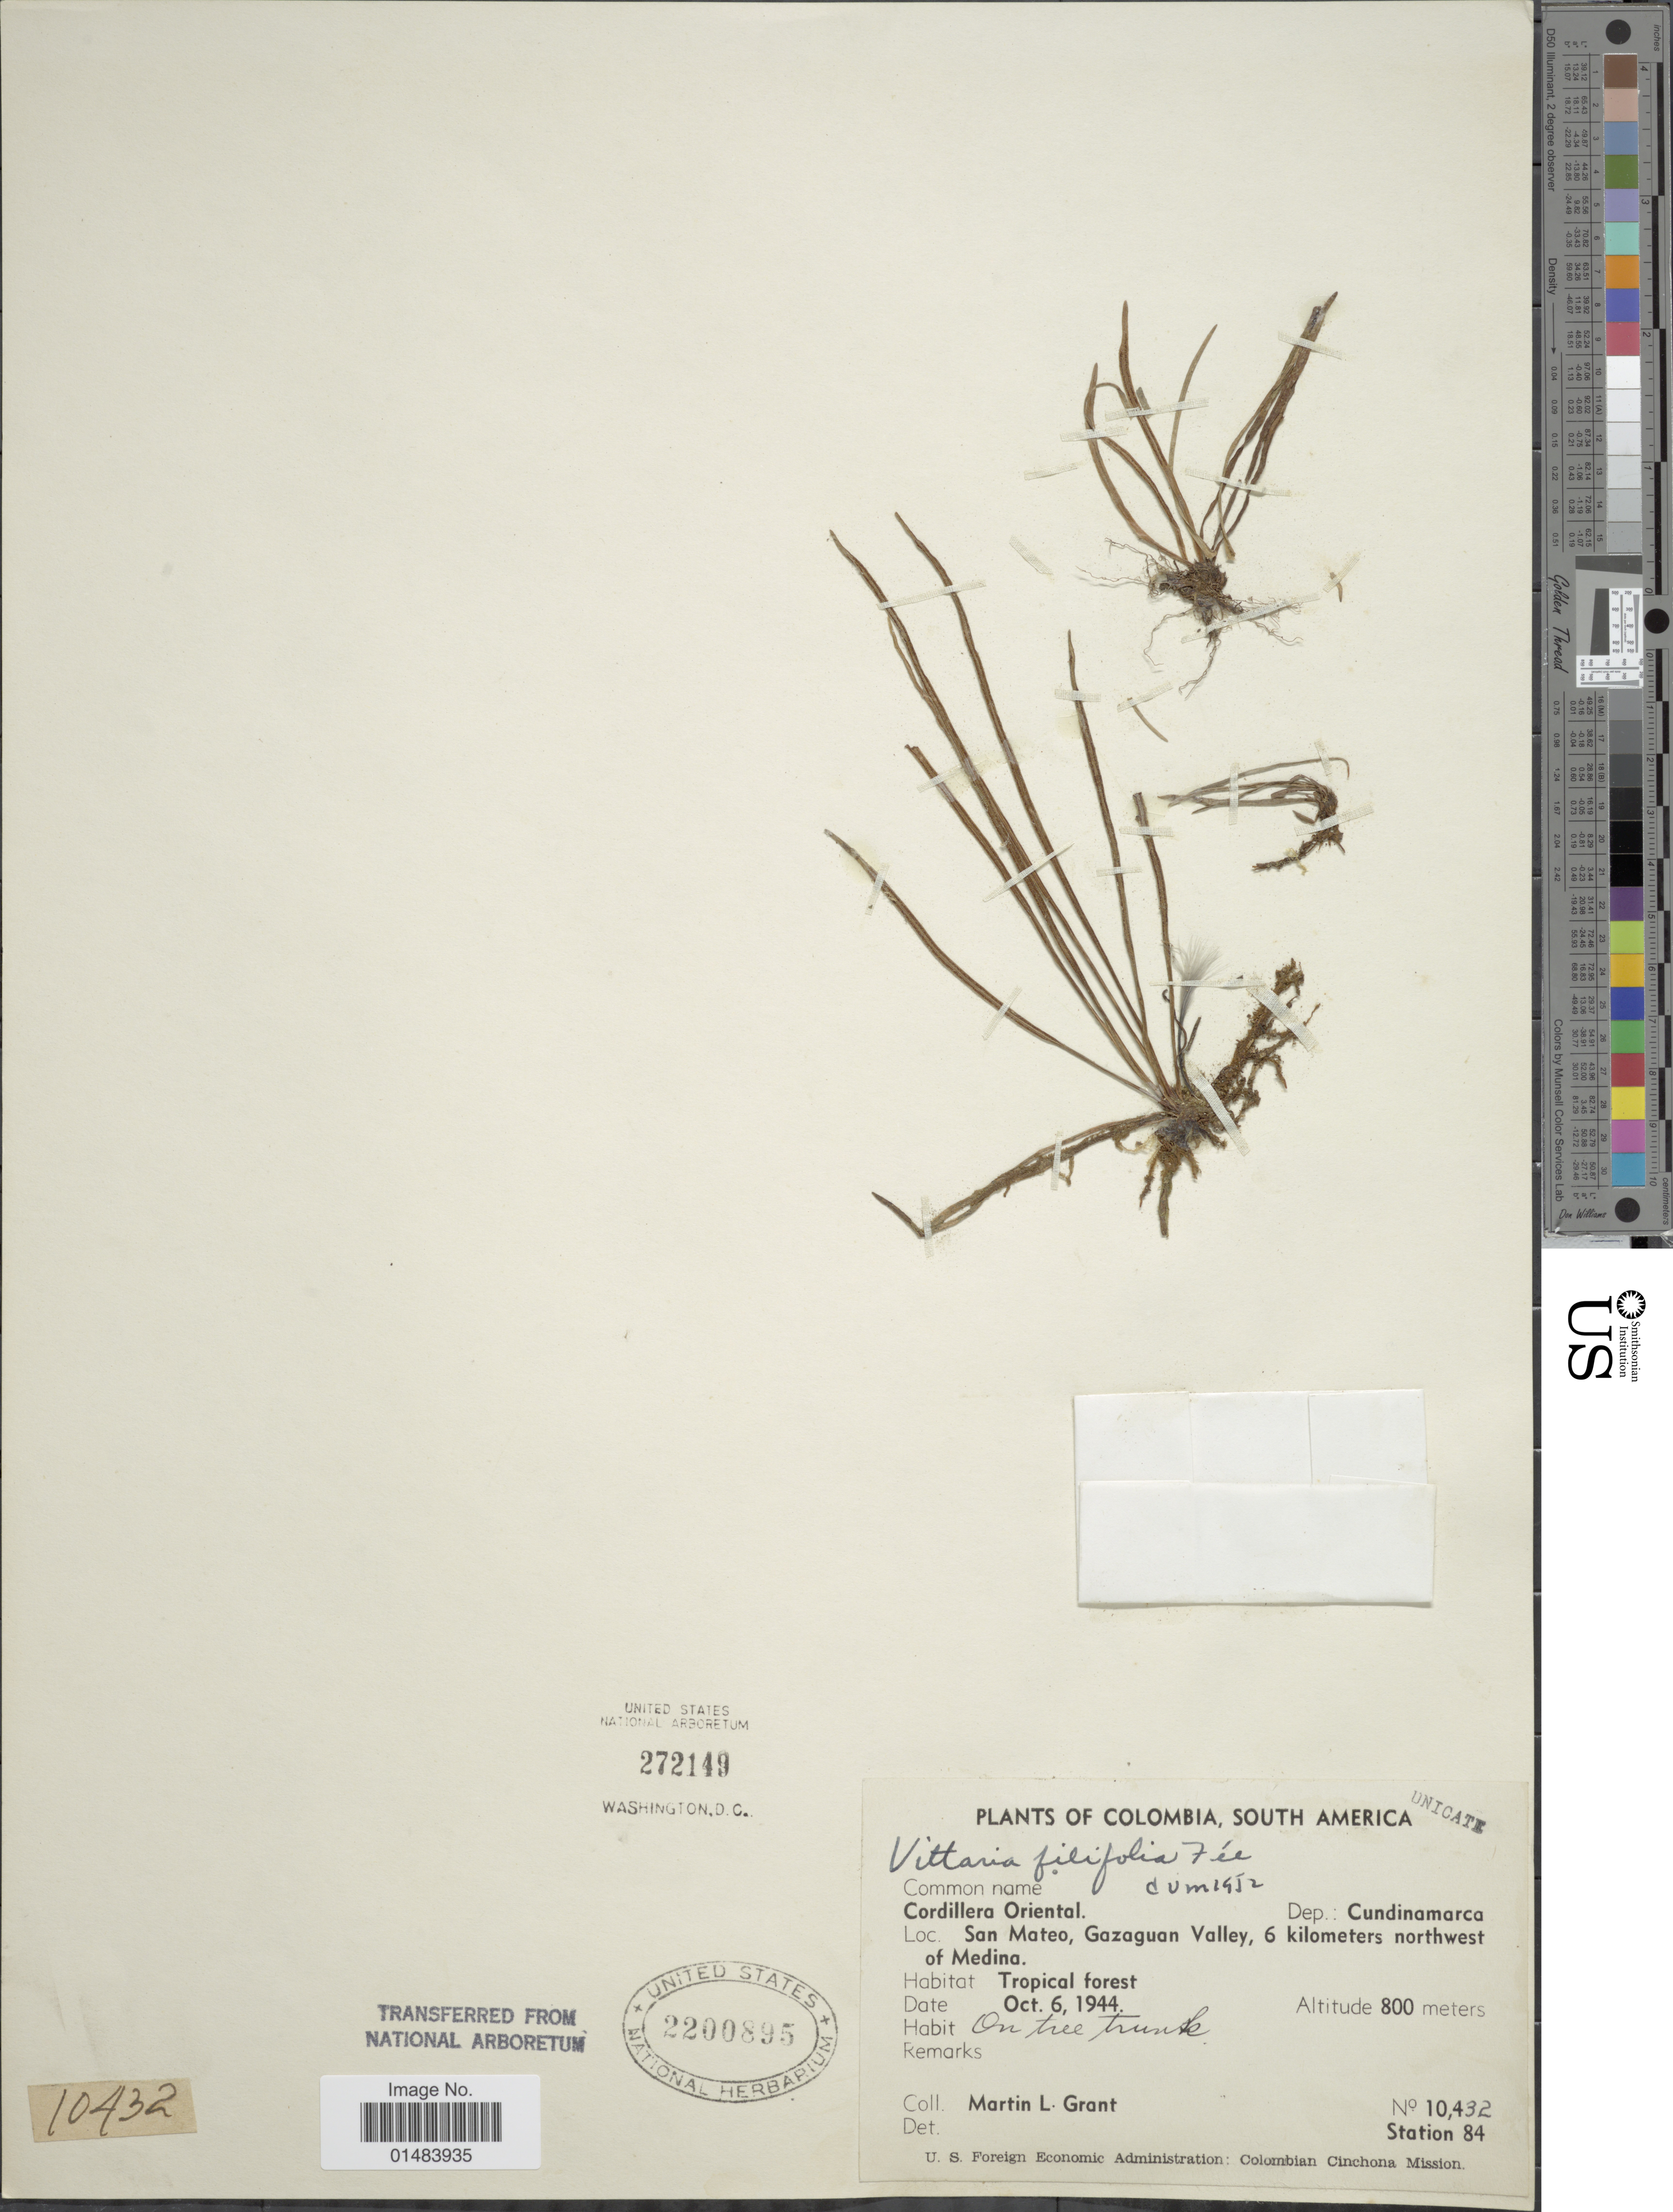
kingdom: Plantae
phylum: Tracheophyta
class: Polypodiopsida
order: Polypodiales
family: Pteridaceae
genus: Vittaria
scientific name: Vittaria graminifolia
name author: Kaulf.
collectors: M. L. Grant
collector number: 10432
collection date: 1944-10-06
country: Colombia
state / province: Cundinamarca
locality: South America, Cordillera Oriental, Dep.: Cundinamarca, Loc. San Mateo, Gazaguan Valley, 6 kilometers northwest of Medina.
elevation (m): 800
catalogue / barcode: US 2200895